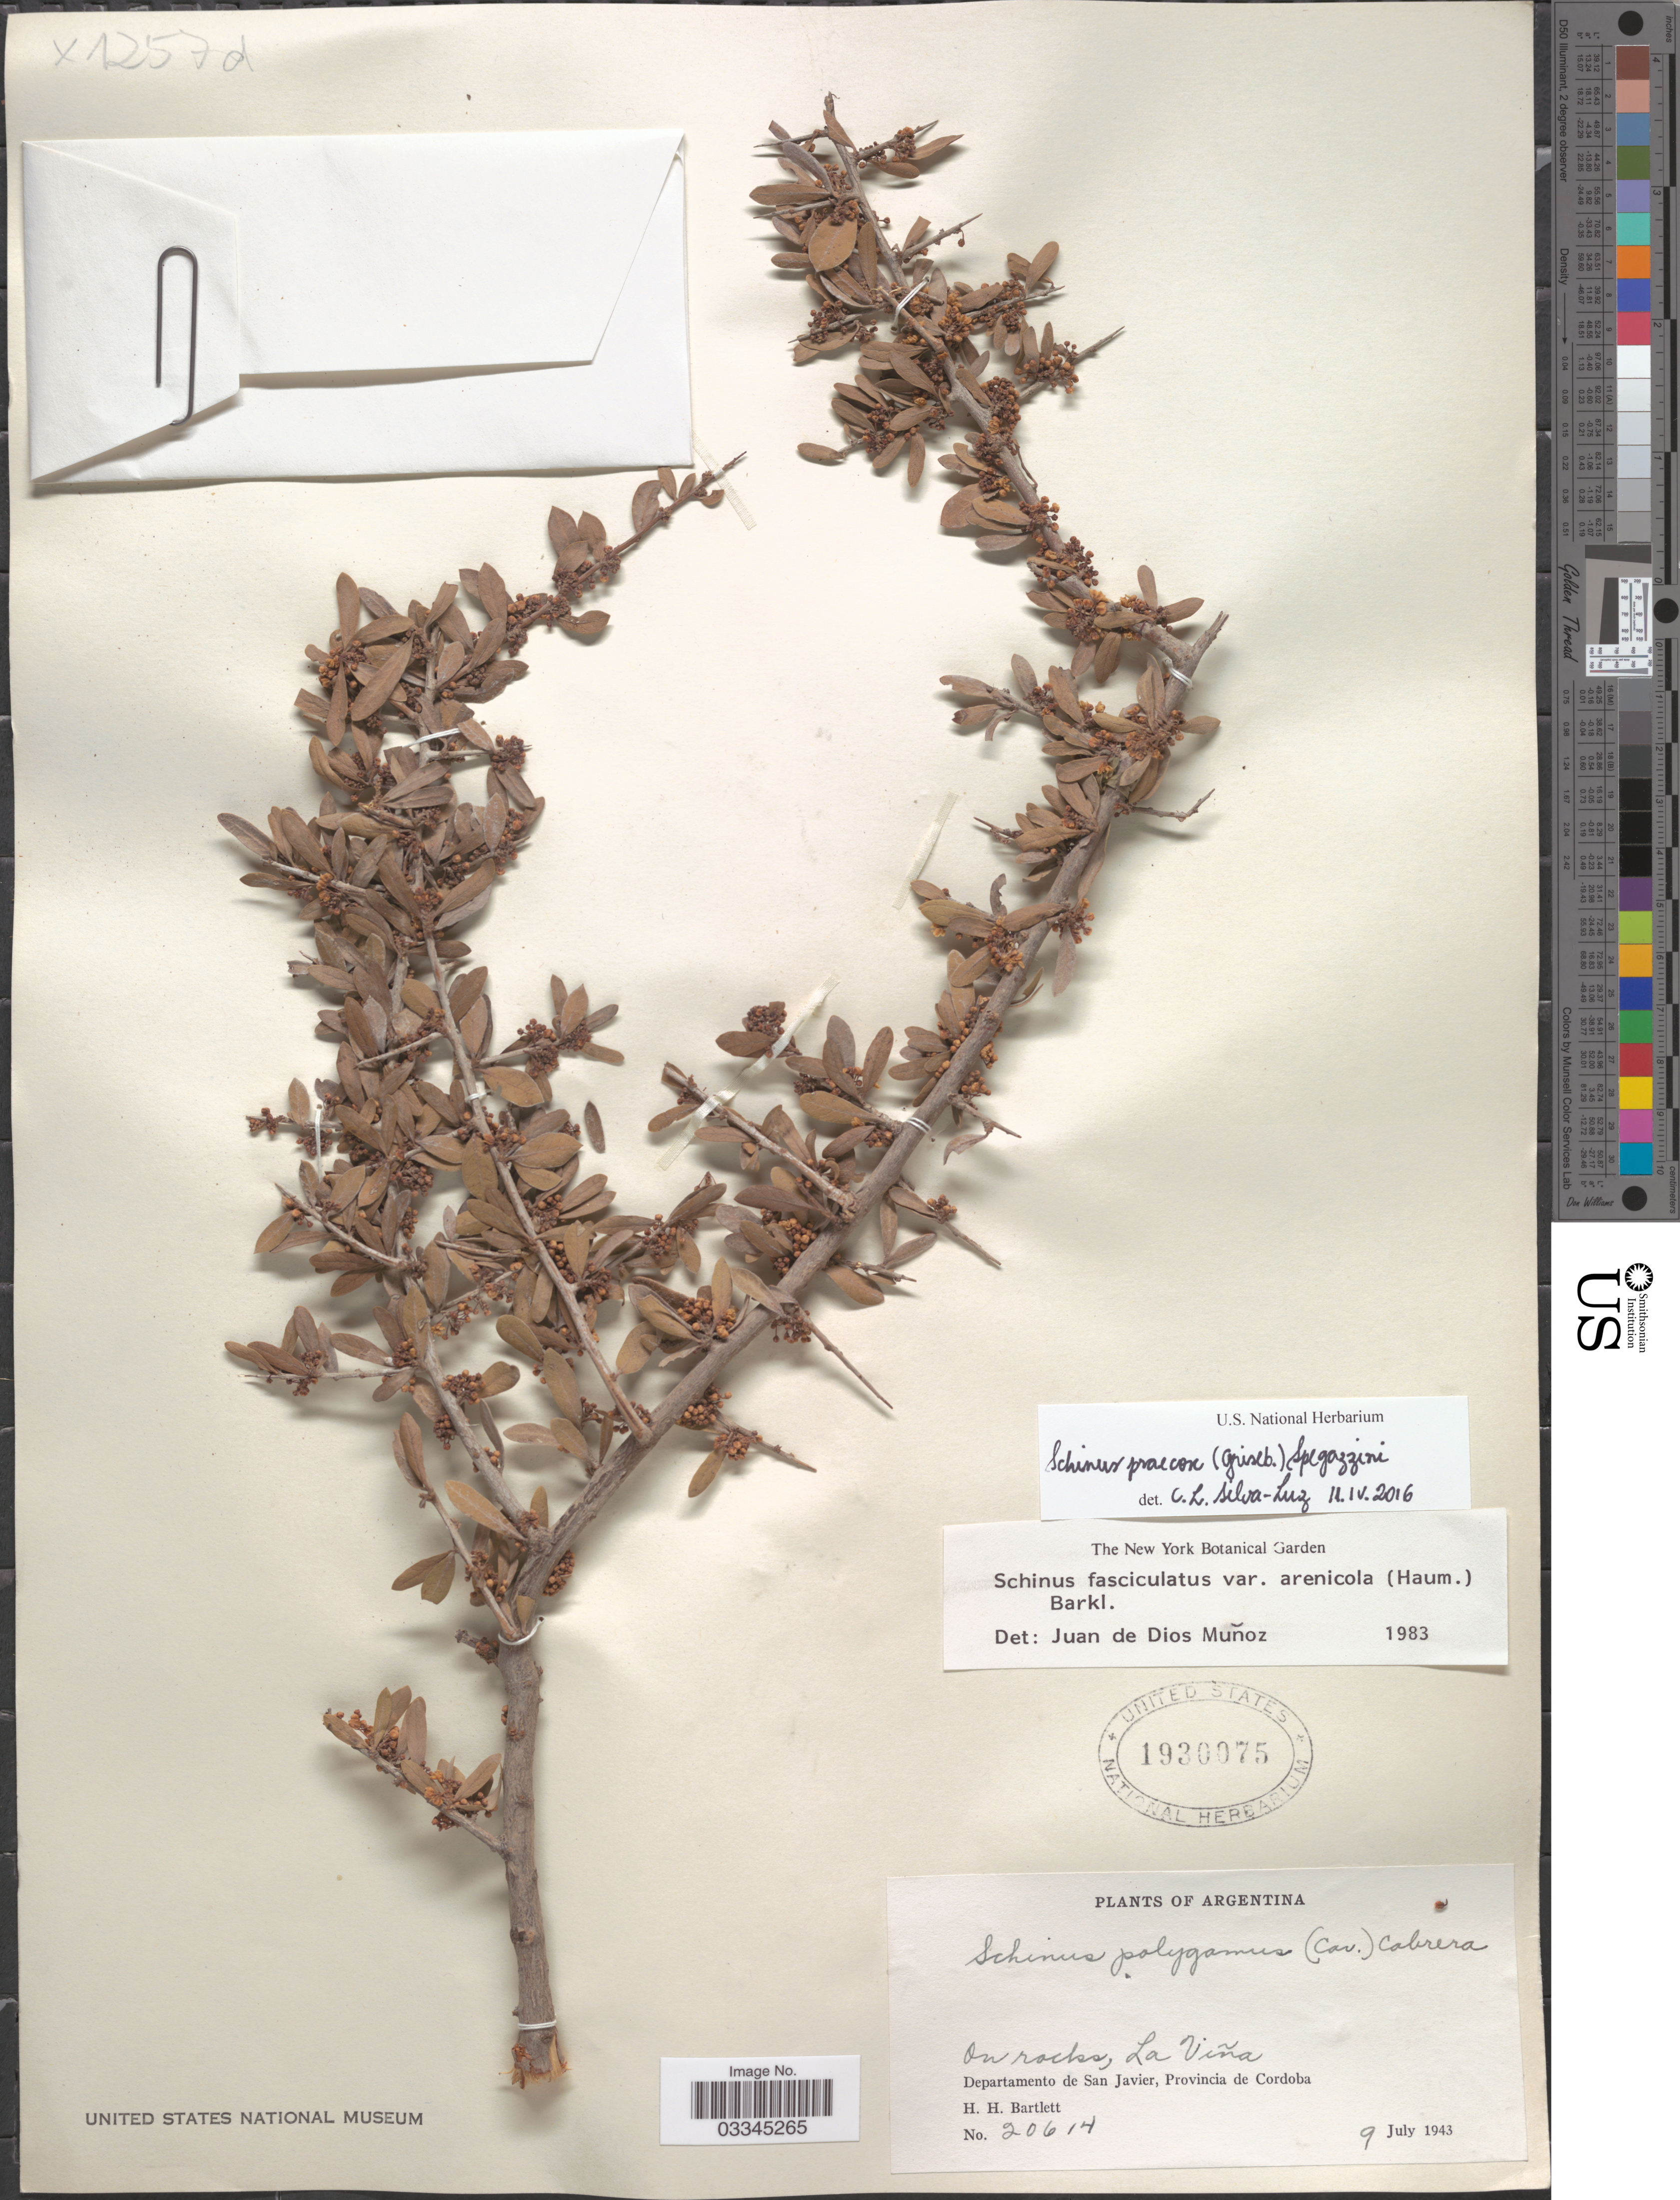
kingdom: Plantae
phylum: Tracheophyta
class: Magnoliopsida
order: Sapindales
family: Anacardiaceae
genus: Schinus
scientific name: Schinus praecox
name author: (Griseb.) Speg.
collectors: H. H. Bartlett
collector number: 20614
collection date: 1943-07-09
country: Argentina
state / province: Cordoba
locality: On rocks, La Viña. Departamento de San Javier.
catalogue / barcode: US 1930075